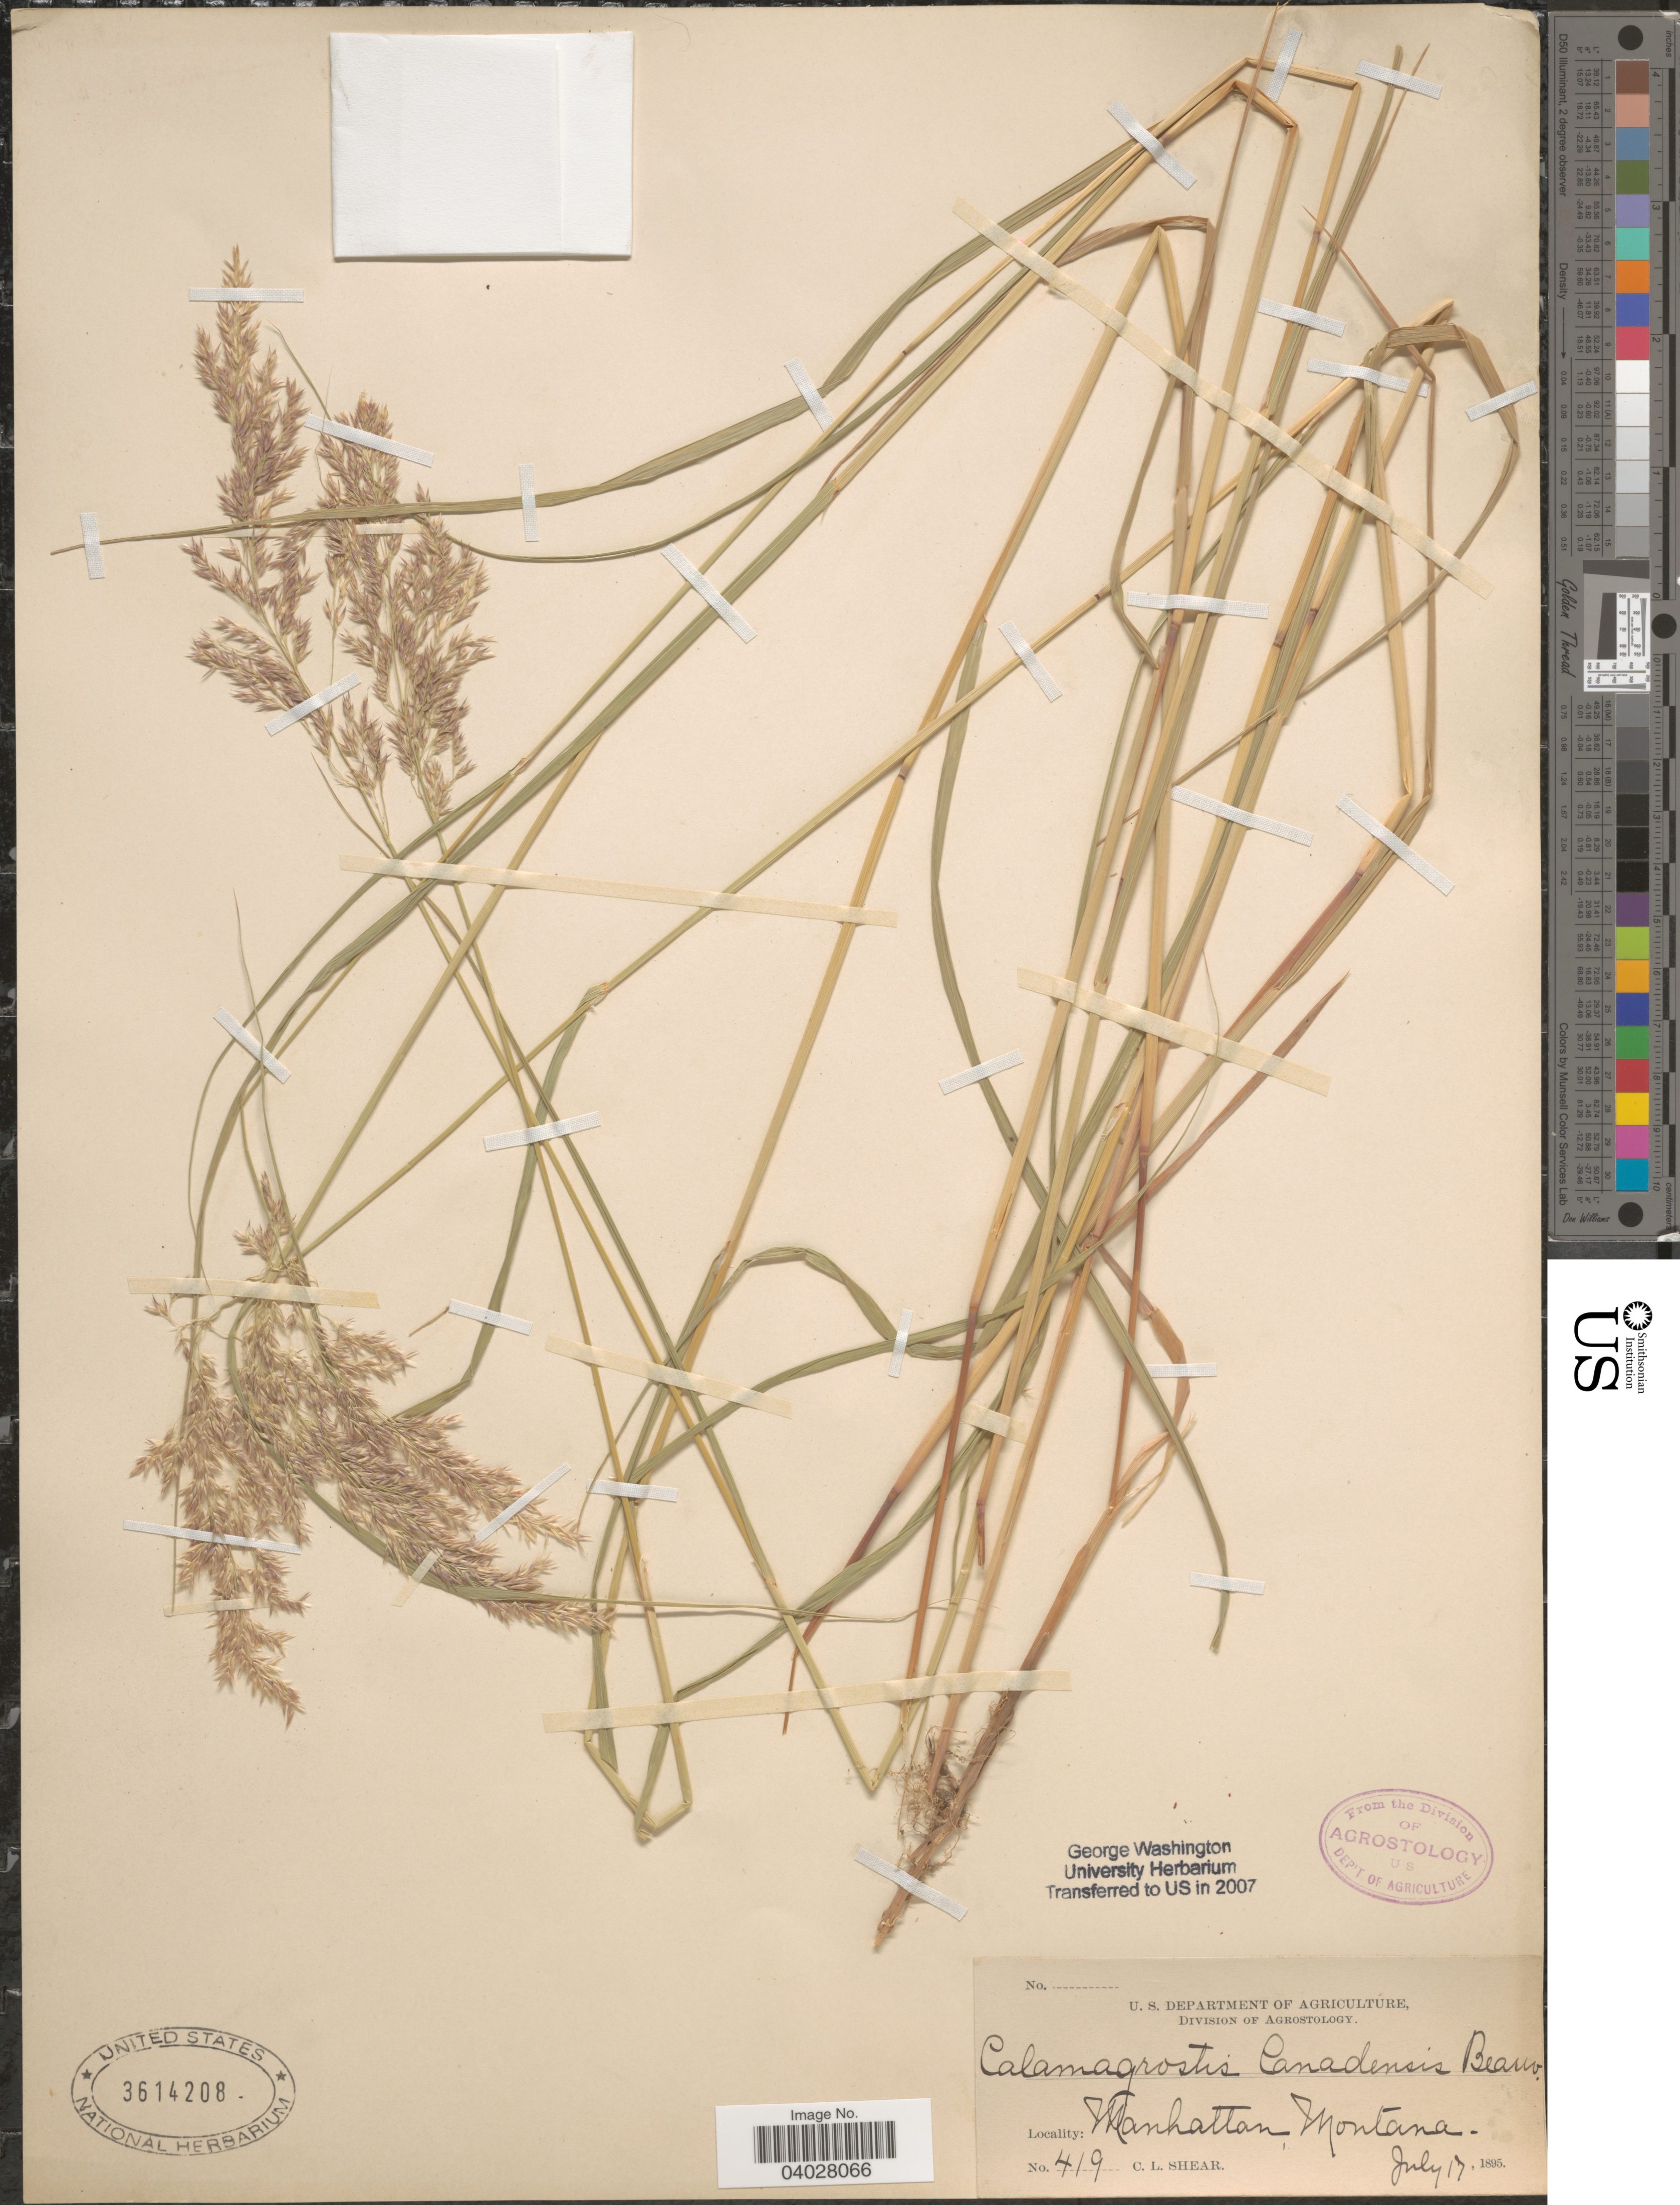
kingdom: Plantae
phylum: Tracheophyta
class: Liliopsida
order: Poales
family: Poaceae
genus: Calamagrostis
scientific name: Calamagrostis canadensis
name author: (Michx.) P. Beauv.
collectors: C. L. Shear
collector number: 419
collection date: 1895-07-17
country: United States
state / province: Montana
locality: Manhattan.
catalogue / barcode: US 3614208